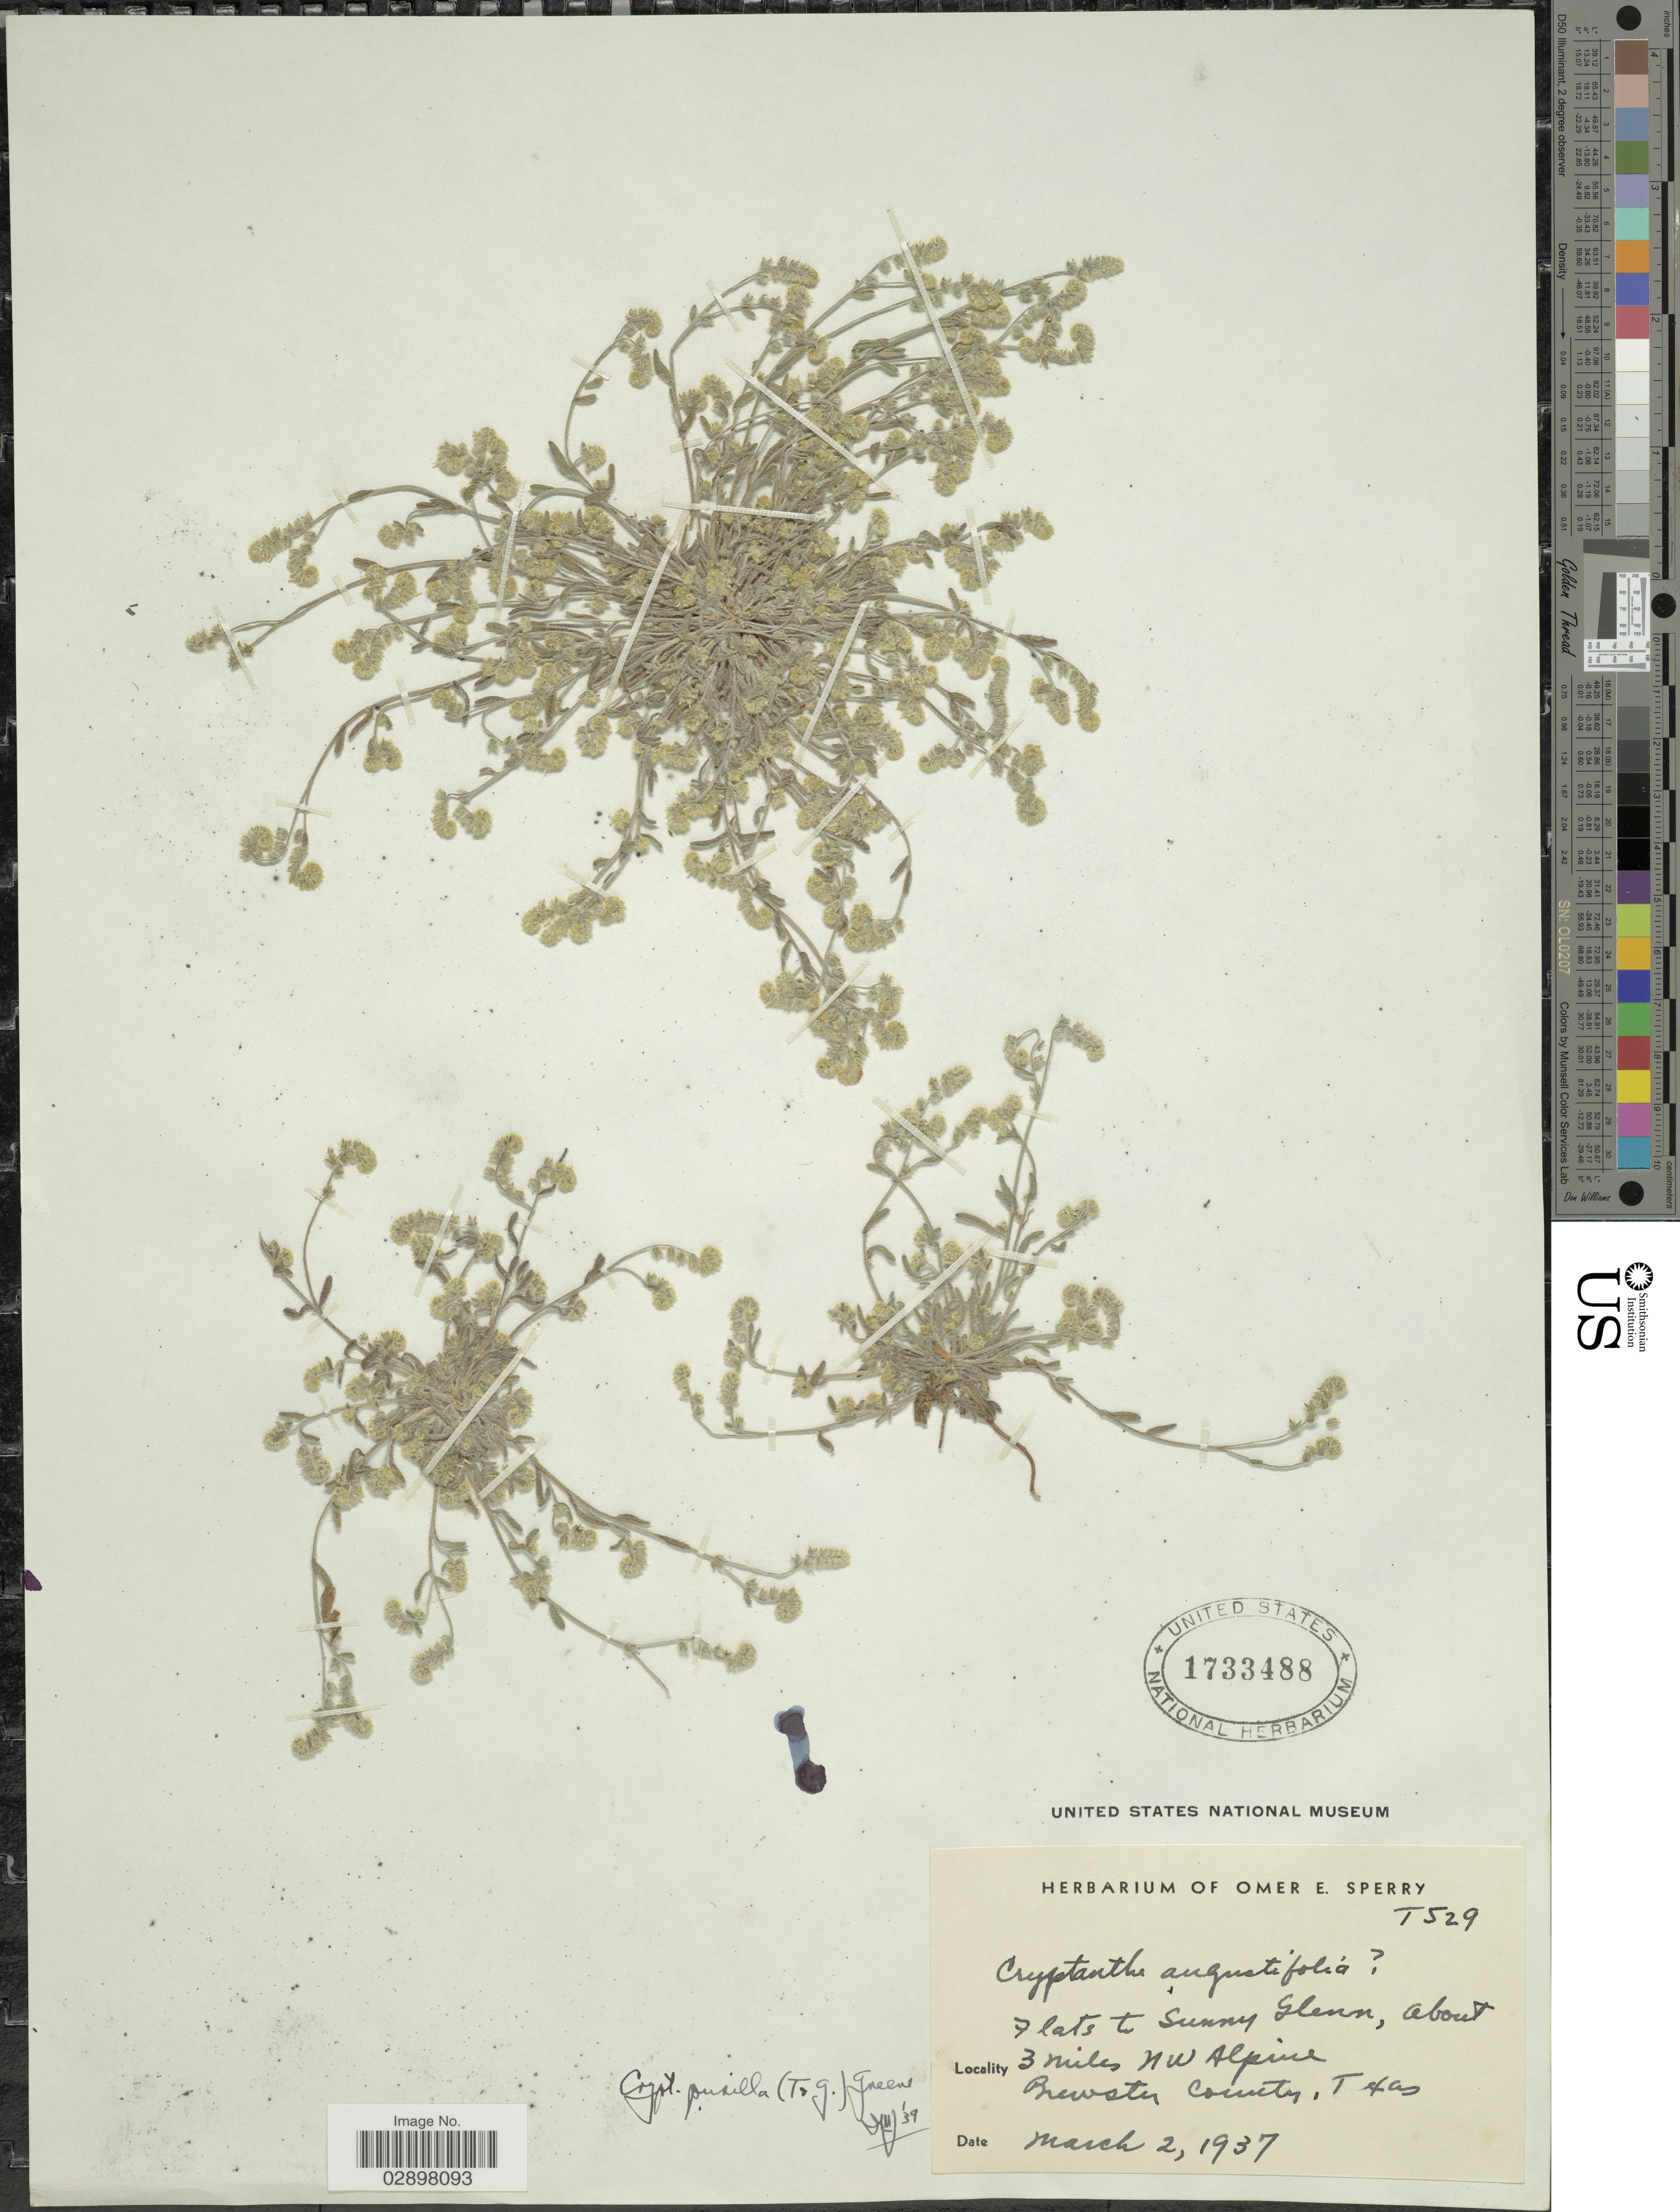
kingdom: Plantae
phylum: Tracheophyta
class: Magnoliopsida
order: Boraginales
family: Boraginaceae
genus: Cryptantha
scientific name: Cryptantha pusilla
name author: (Torr. & A. Gray) Greene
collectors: ex. herb. Omer E. Sperry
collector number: T529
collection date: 1937-03-02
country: United States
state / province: Texas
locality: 3 miles NW Alpine, Brewster County.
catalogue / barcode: US 1733488